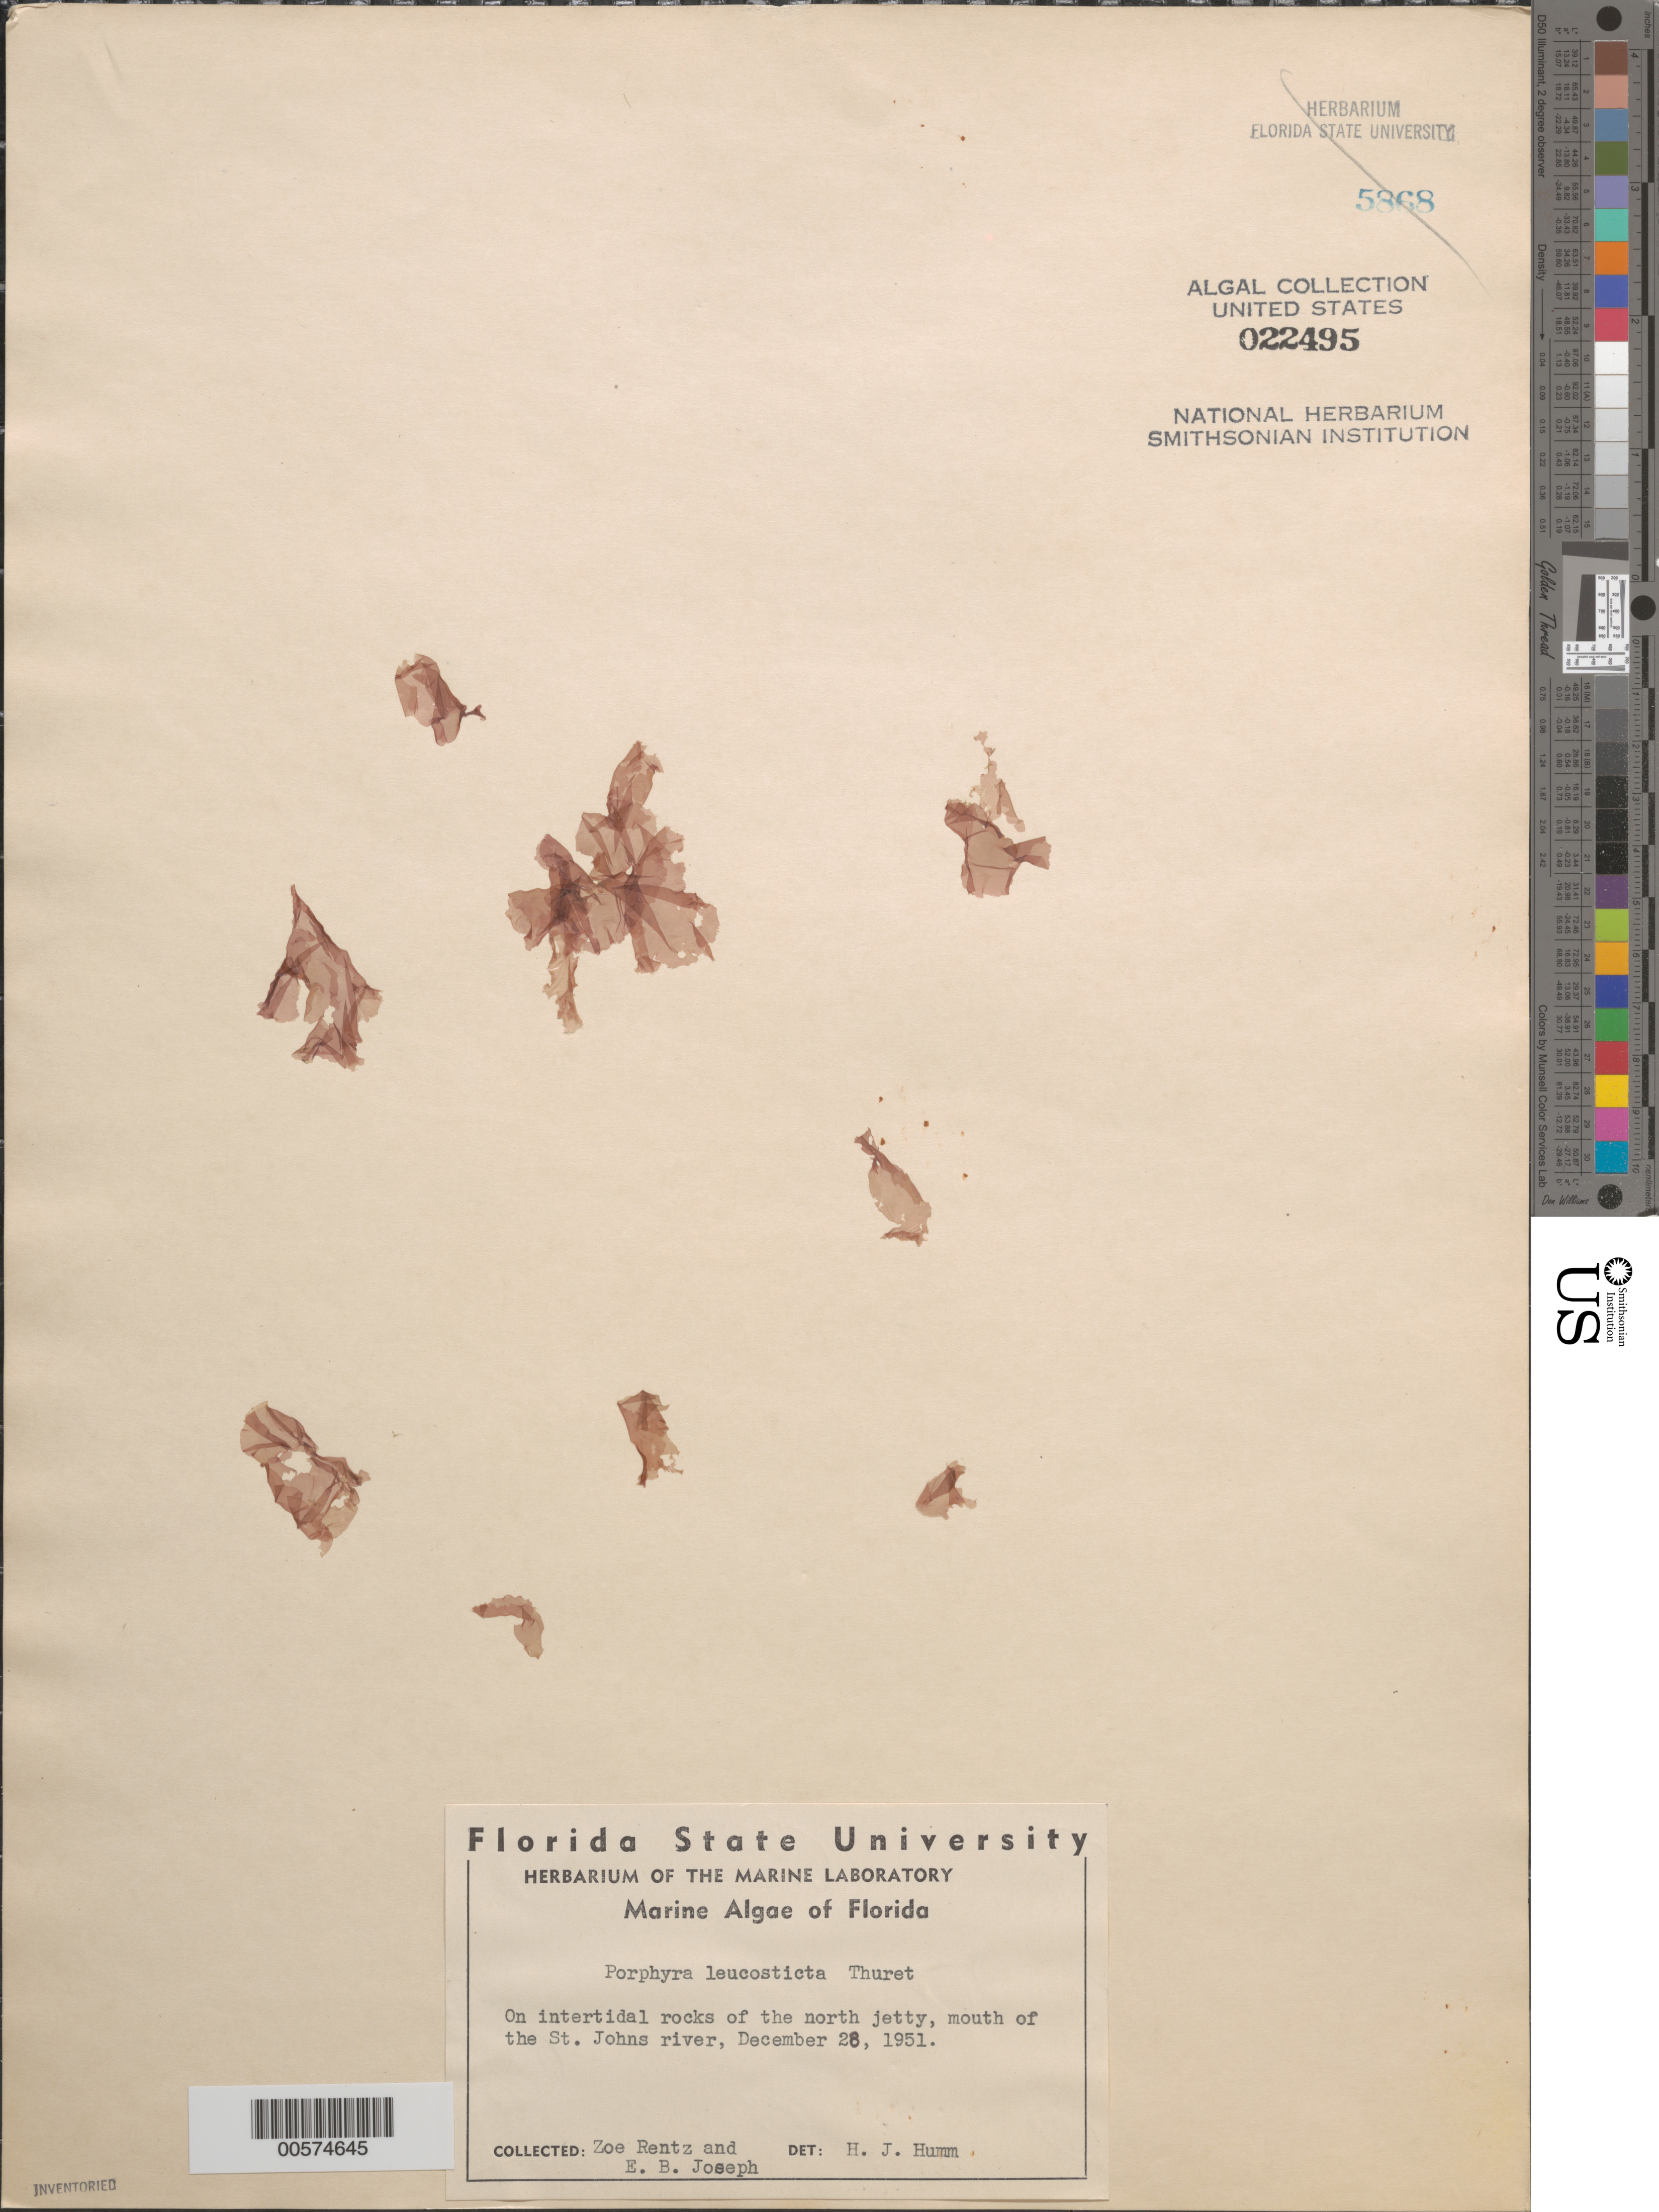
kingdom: Plantae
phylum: Rhodophyta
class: Bangiophyceae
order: Bangiales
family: Bangiaceae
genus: Pyropia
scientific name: Pyropia leucosticta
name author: (Thuret) Neefus & J. Brodie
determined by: Algae name updating Project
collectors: Z. Rentz & E. Joseph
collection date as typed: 28 Dec 1951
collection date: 1951-12-28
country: United States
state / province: Florida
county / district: Duval County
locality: St. Johns River mouth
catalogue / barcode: US 22495